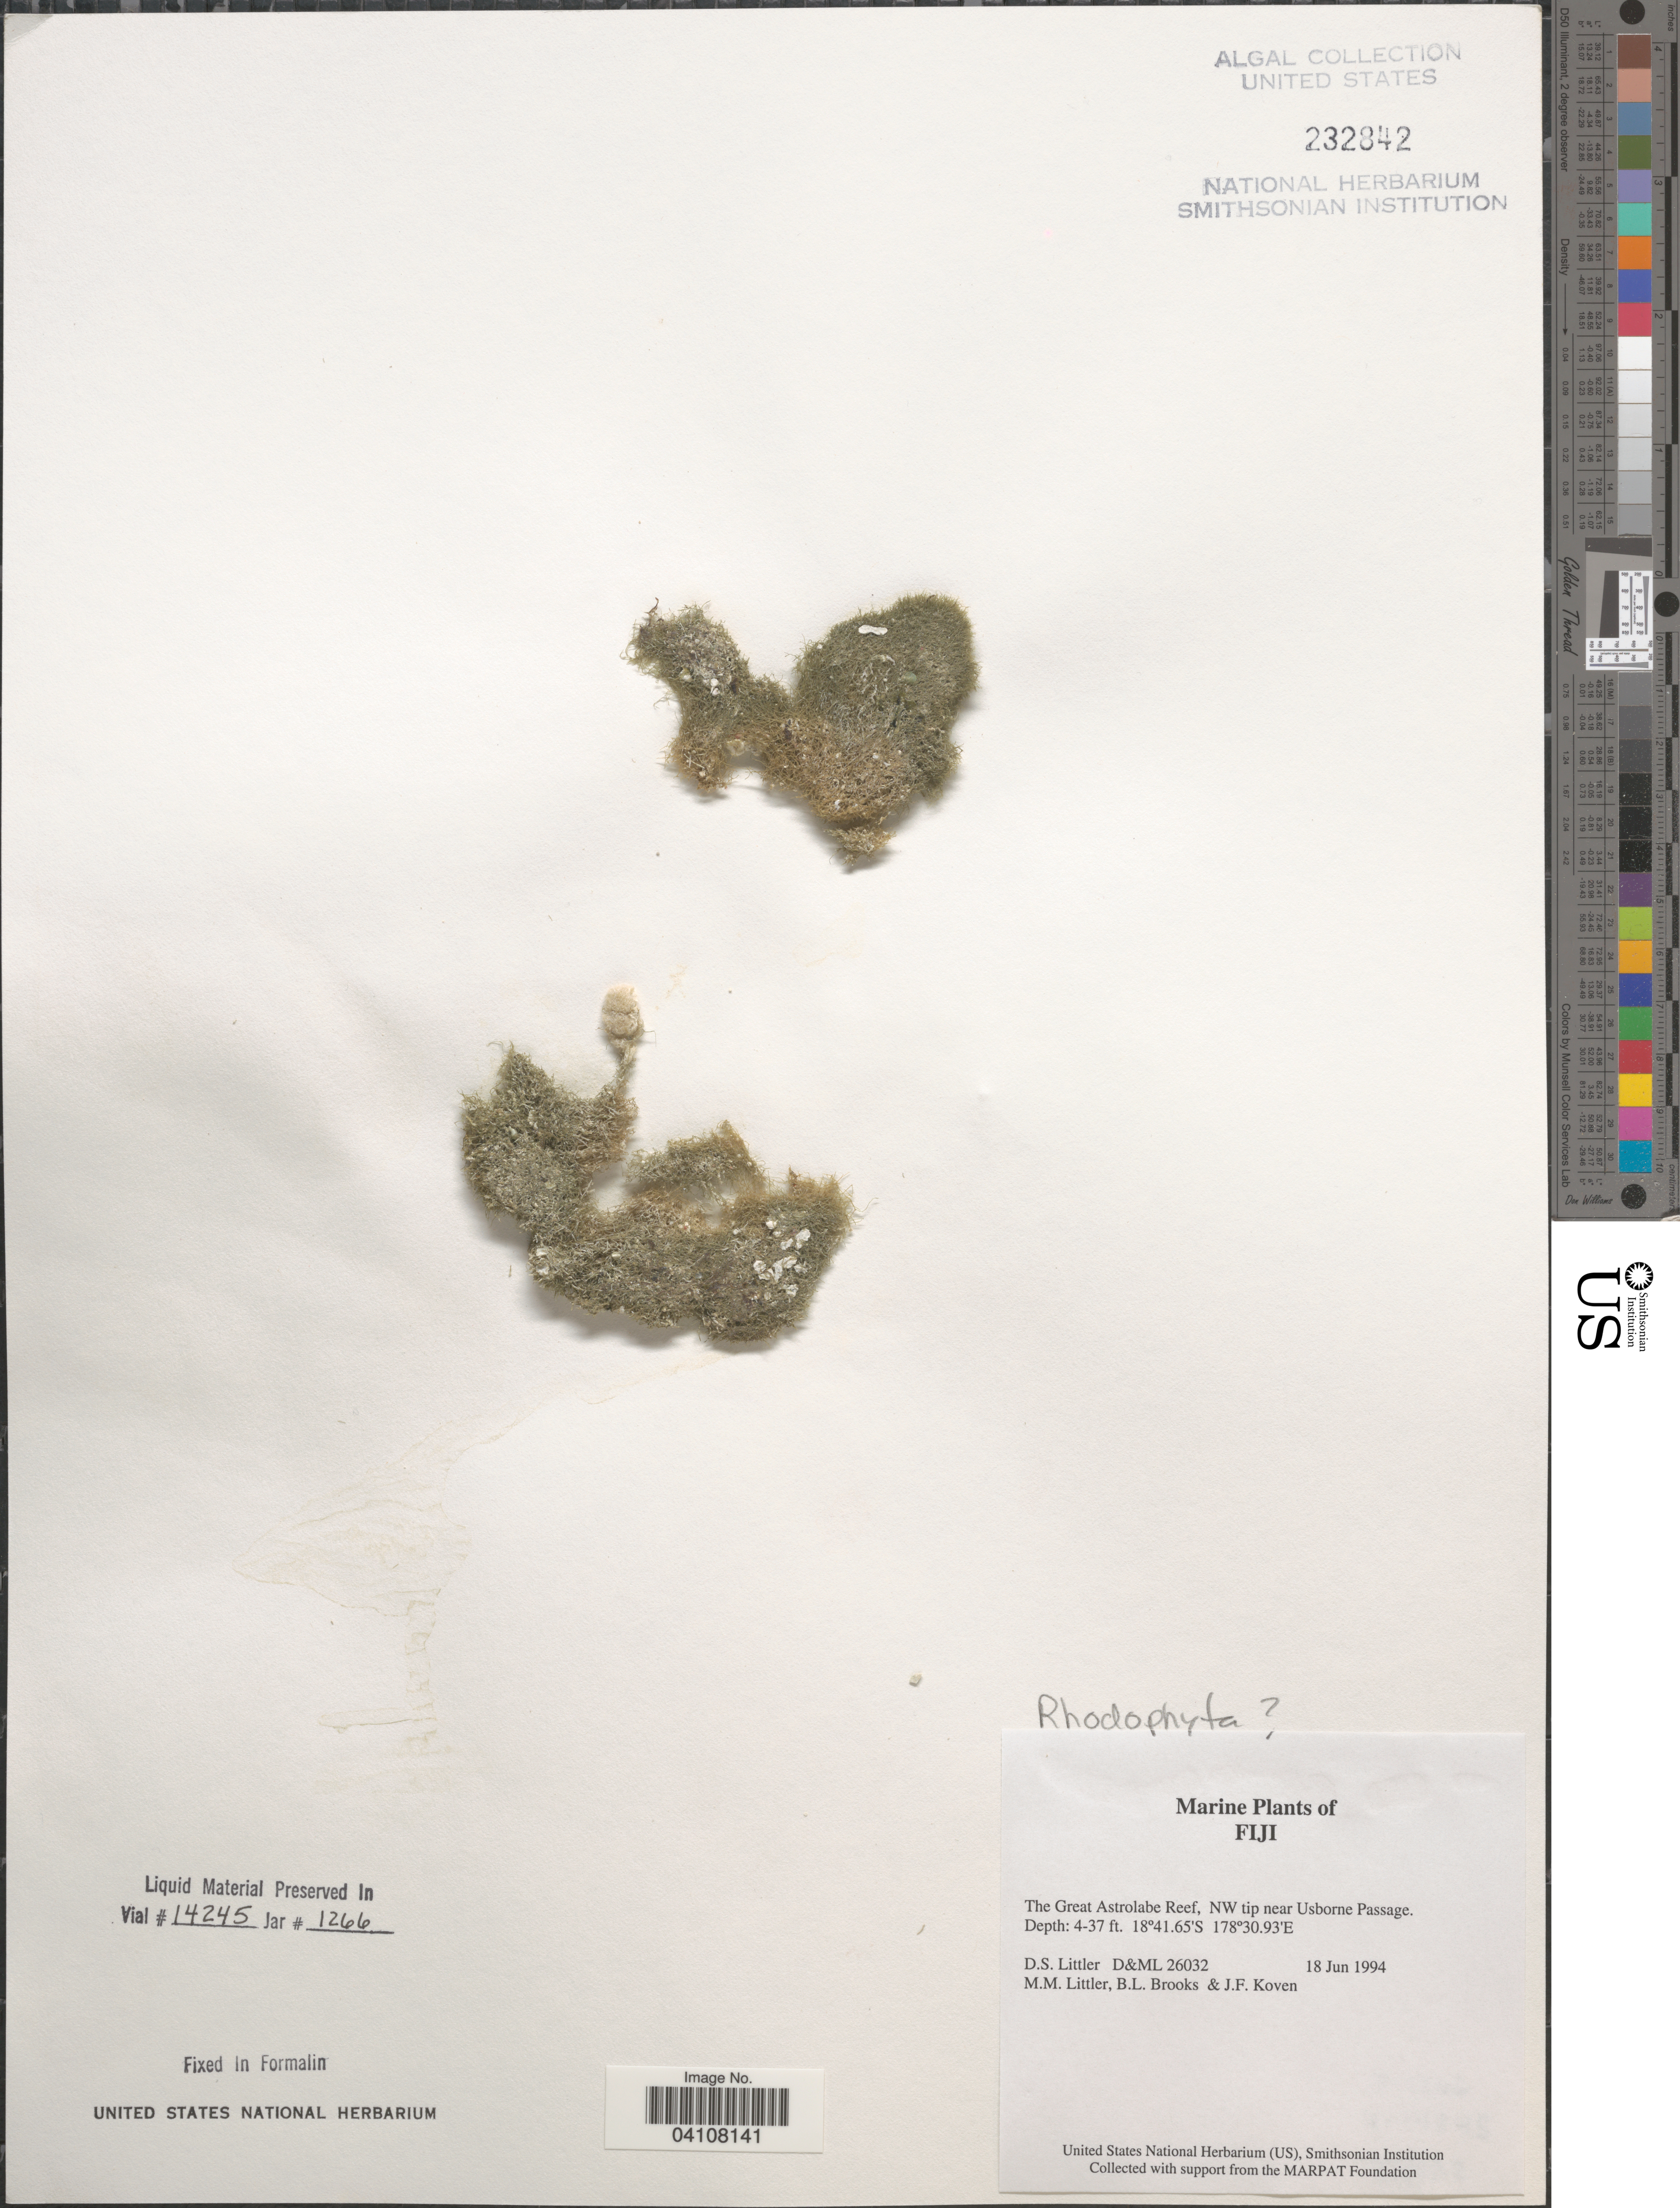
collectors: D. S. Littler, B. Brooks & J. Koven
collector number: D&ML26032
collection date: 1994-06-18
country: Fiji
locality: The Great Astrolabe Reef, NW tip near Usborne Passage.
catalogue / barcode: US 232842